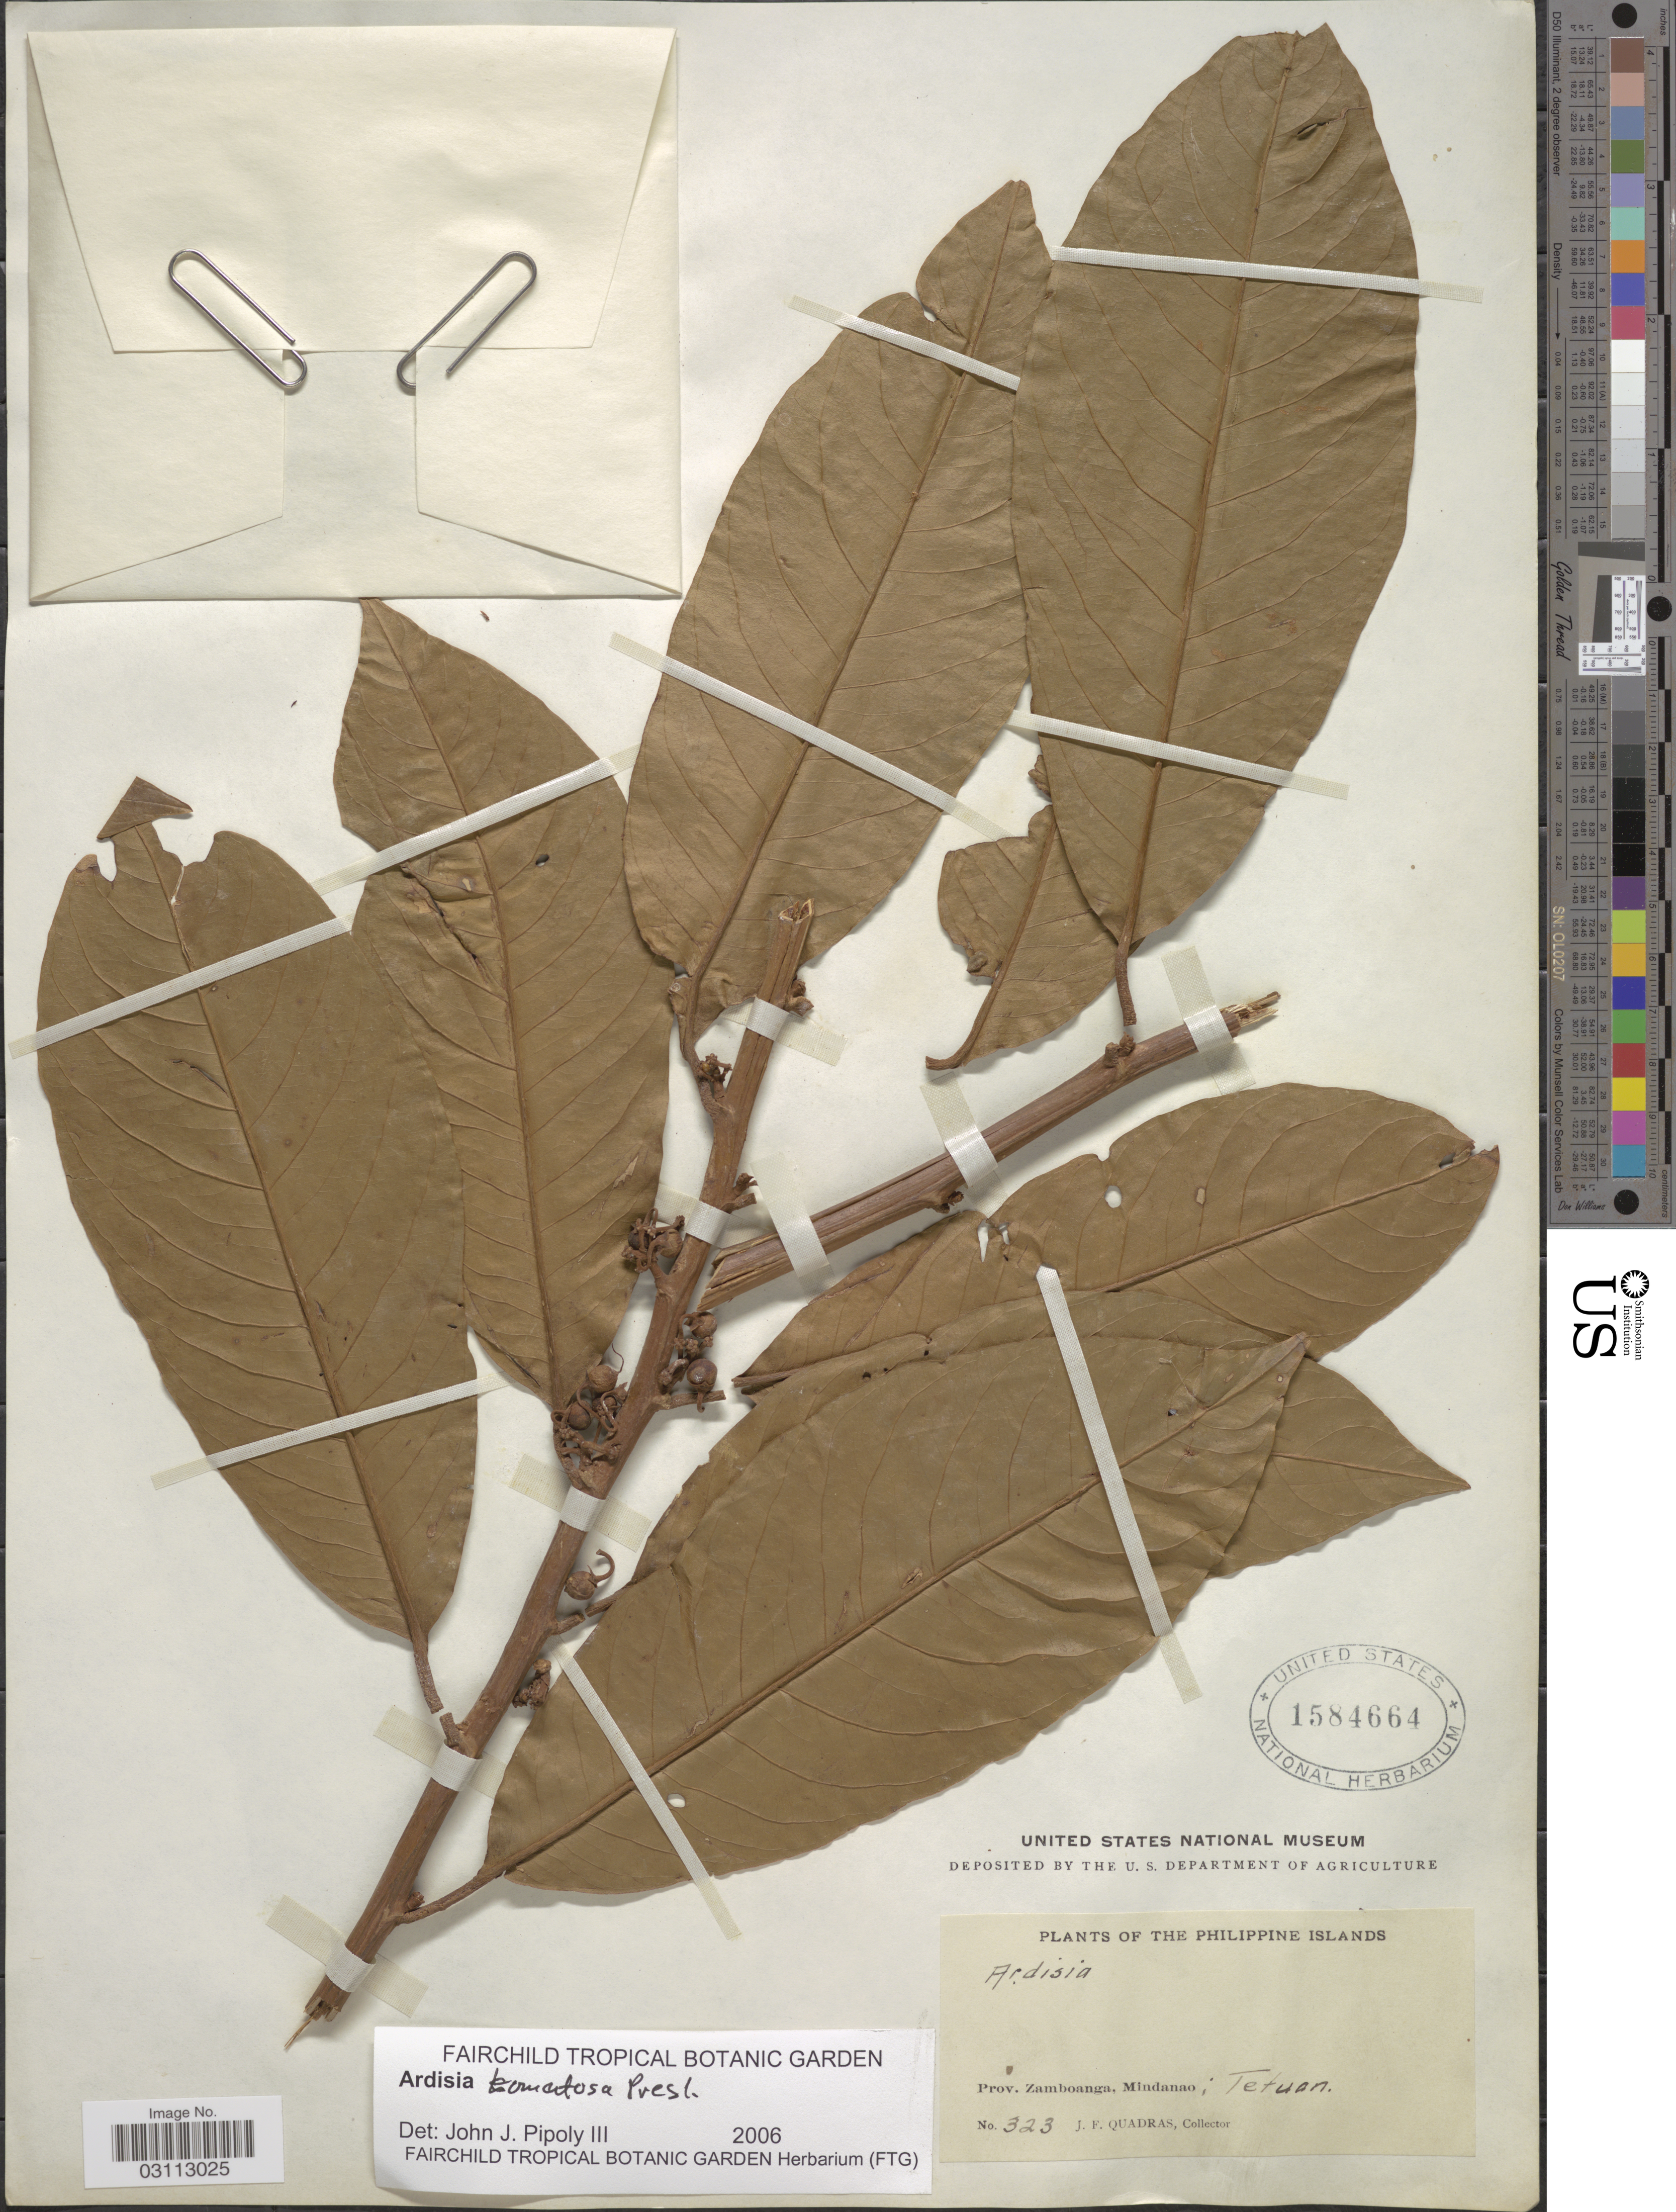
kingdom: Plantae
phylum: Tracheophyta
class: Magnoliopsida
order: Ericales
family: Primulaceae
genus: Ardisia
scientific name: Ardisia tomentosa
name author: C. Presl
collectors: J. Quadras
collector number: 323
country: Philippines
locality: Prov. Zamboanga, Mindanao: Tetuan.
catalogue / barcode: US 1584664